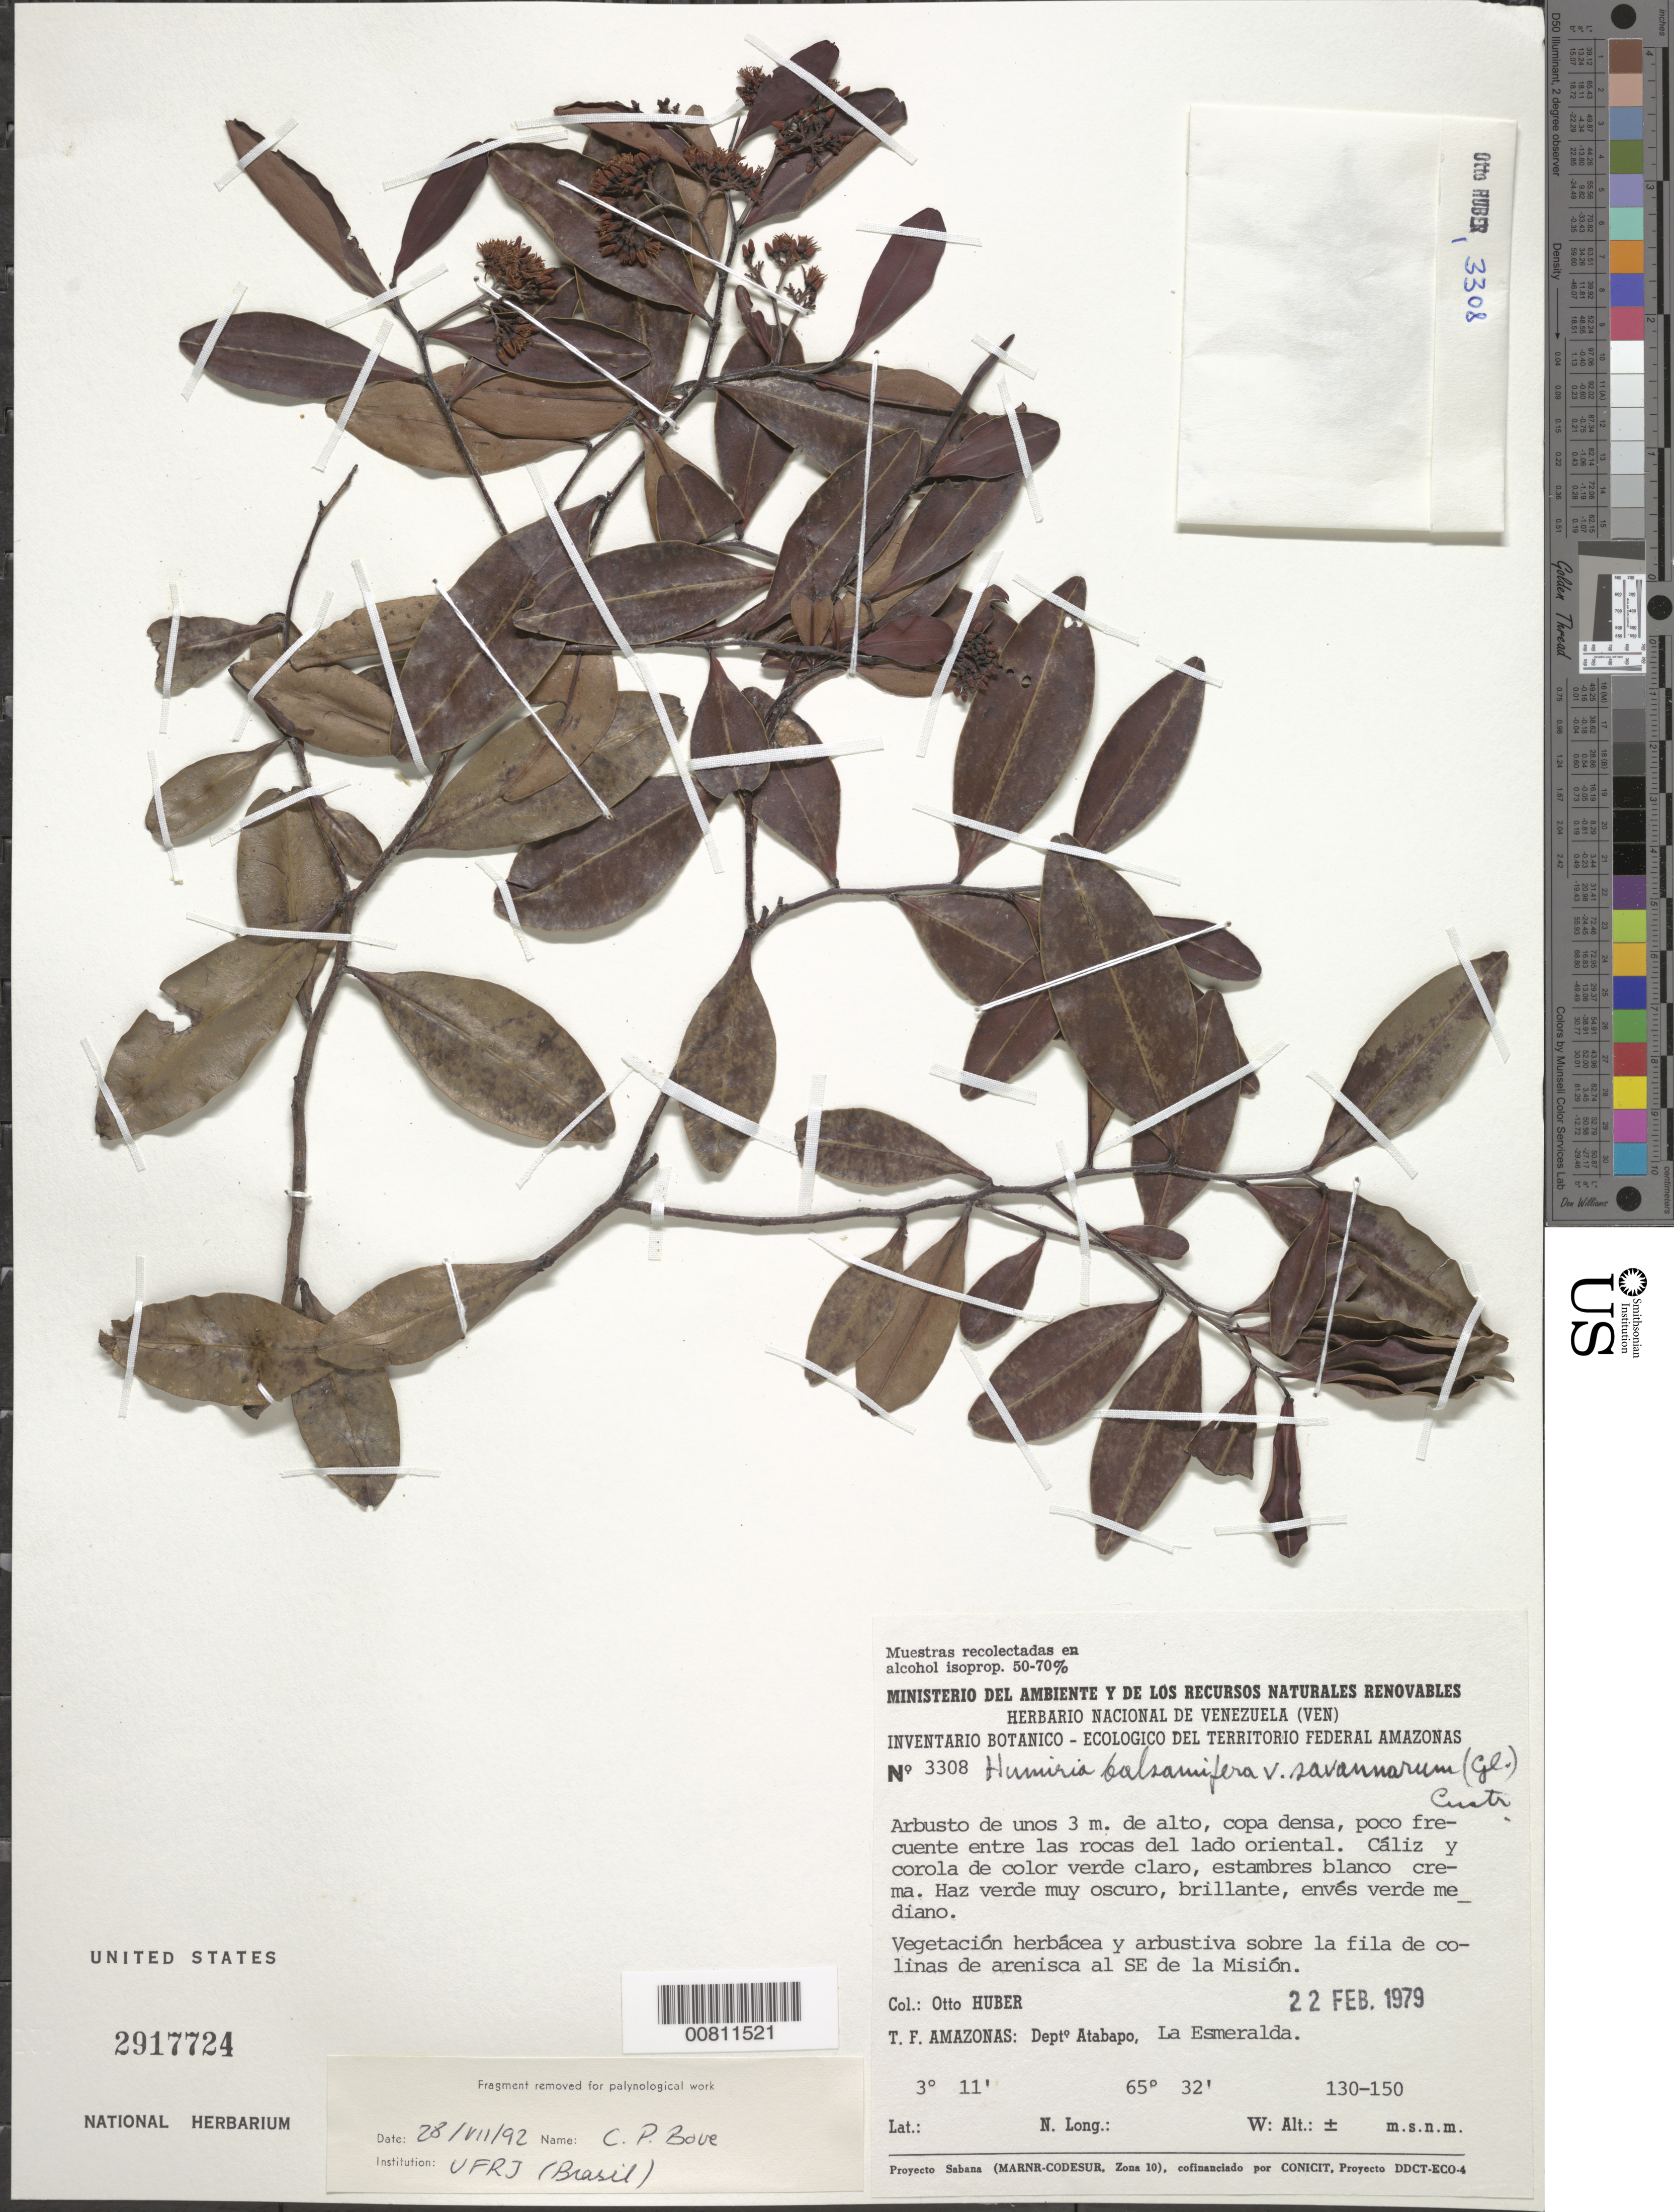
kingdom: Plantae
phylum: Tracheophyta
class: Magnoliopsida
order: Malpighiales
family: Humiriaceae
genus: Humiria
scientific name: Humiria balsamifera var. savannarum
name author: (Gleason) Cuatrec.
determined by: Cuatrecasas, J.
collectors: O. Huber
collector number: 3308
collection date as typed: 22-Feb-79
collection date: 1979-02-22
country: Venezuela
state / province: Amazonas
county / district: Atabapo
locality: La Esmeralda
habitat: Vegetación herbácea y arbustiva sobre la fila de colinas de arenisca; entre las rocas del lado oriental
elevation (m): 130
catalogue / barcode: US 2917724